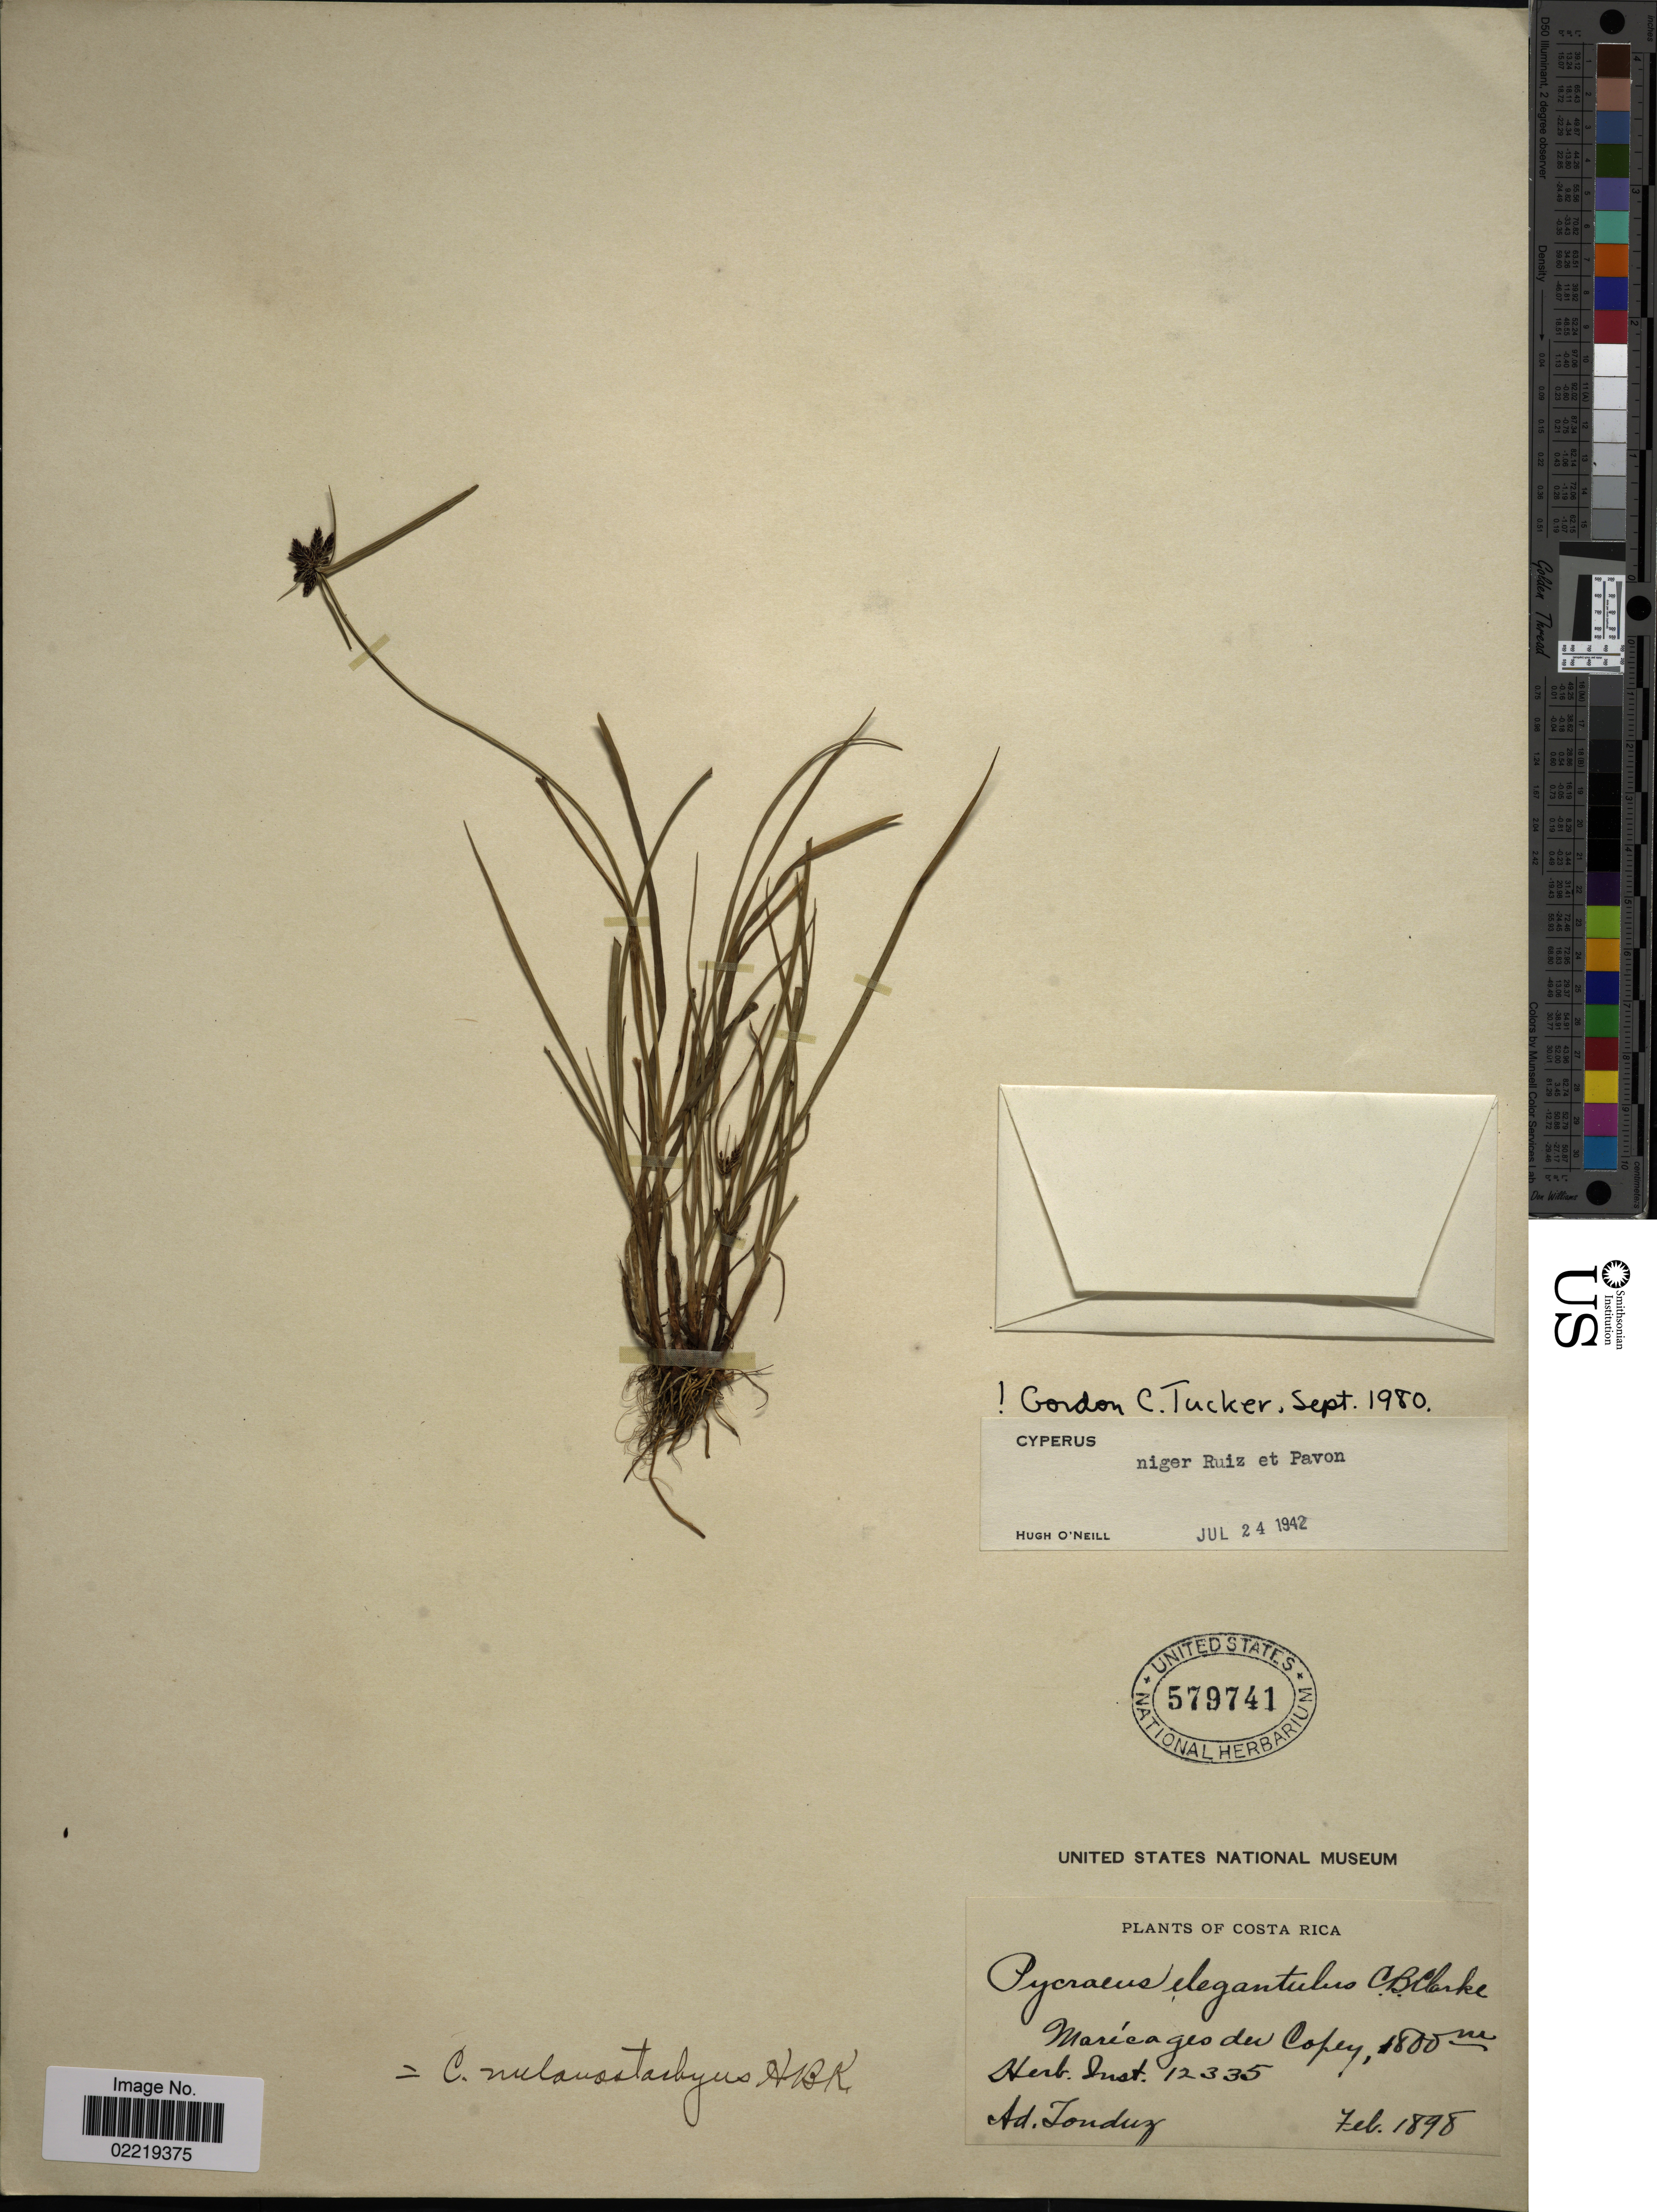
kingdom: Plantae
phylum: Tracheophyta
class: Liliopsida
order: Poales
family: Cyperaceae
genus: Cyperus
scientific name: Cyperus niger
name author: Ruiz & Pav.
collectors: A. Tonduz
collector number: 12335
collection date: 1898-02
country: Costa Rica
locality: Marecages des Copey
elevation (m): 1800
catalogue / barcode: US 579741